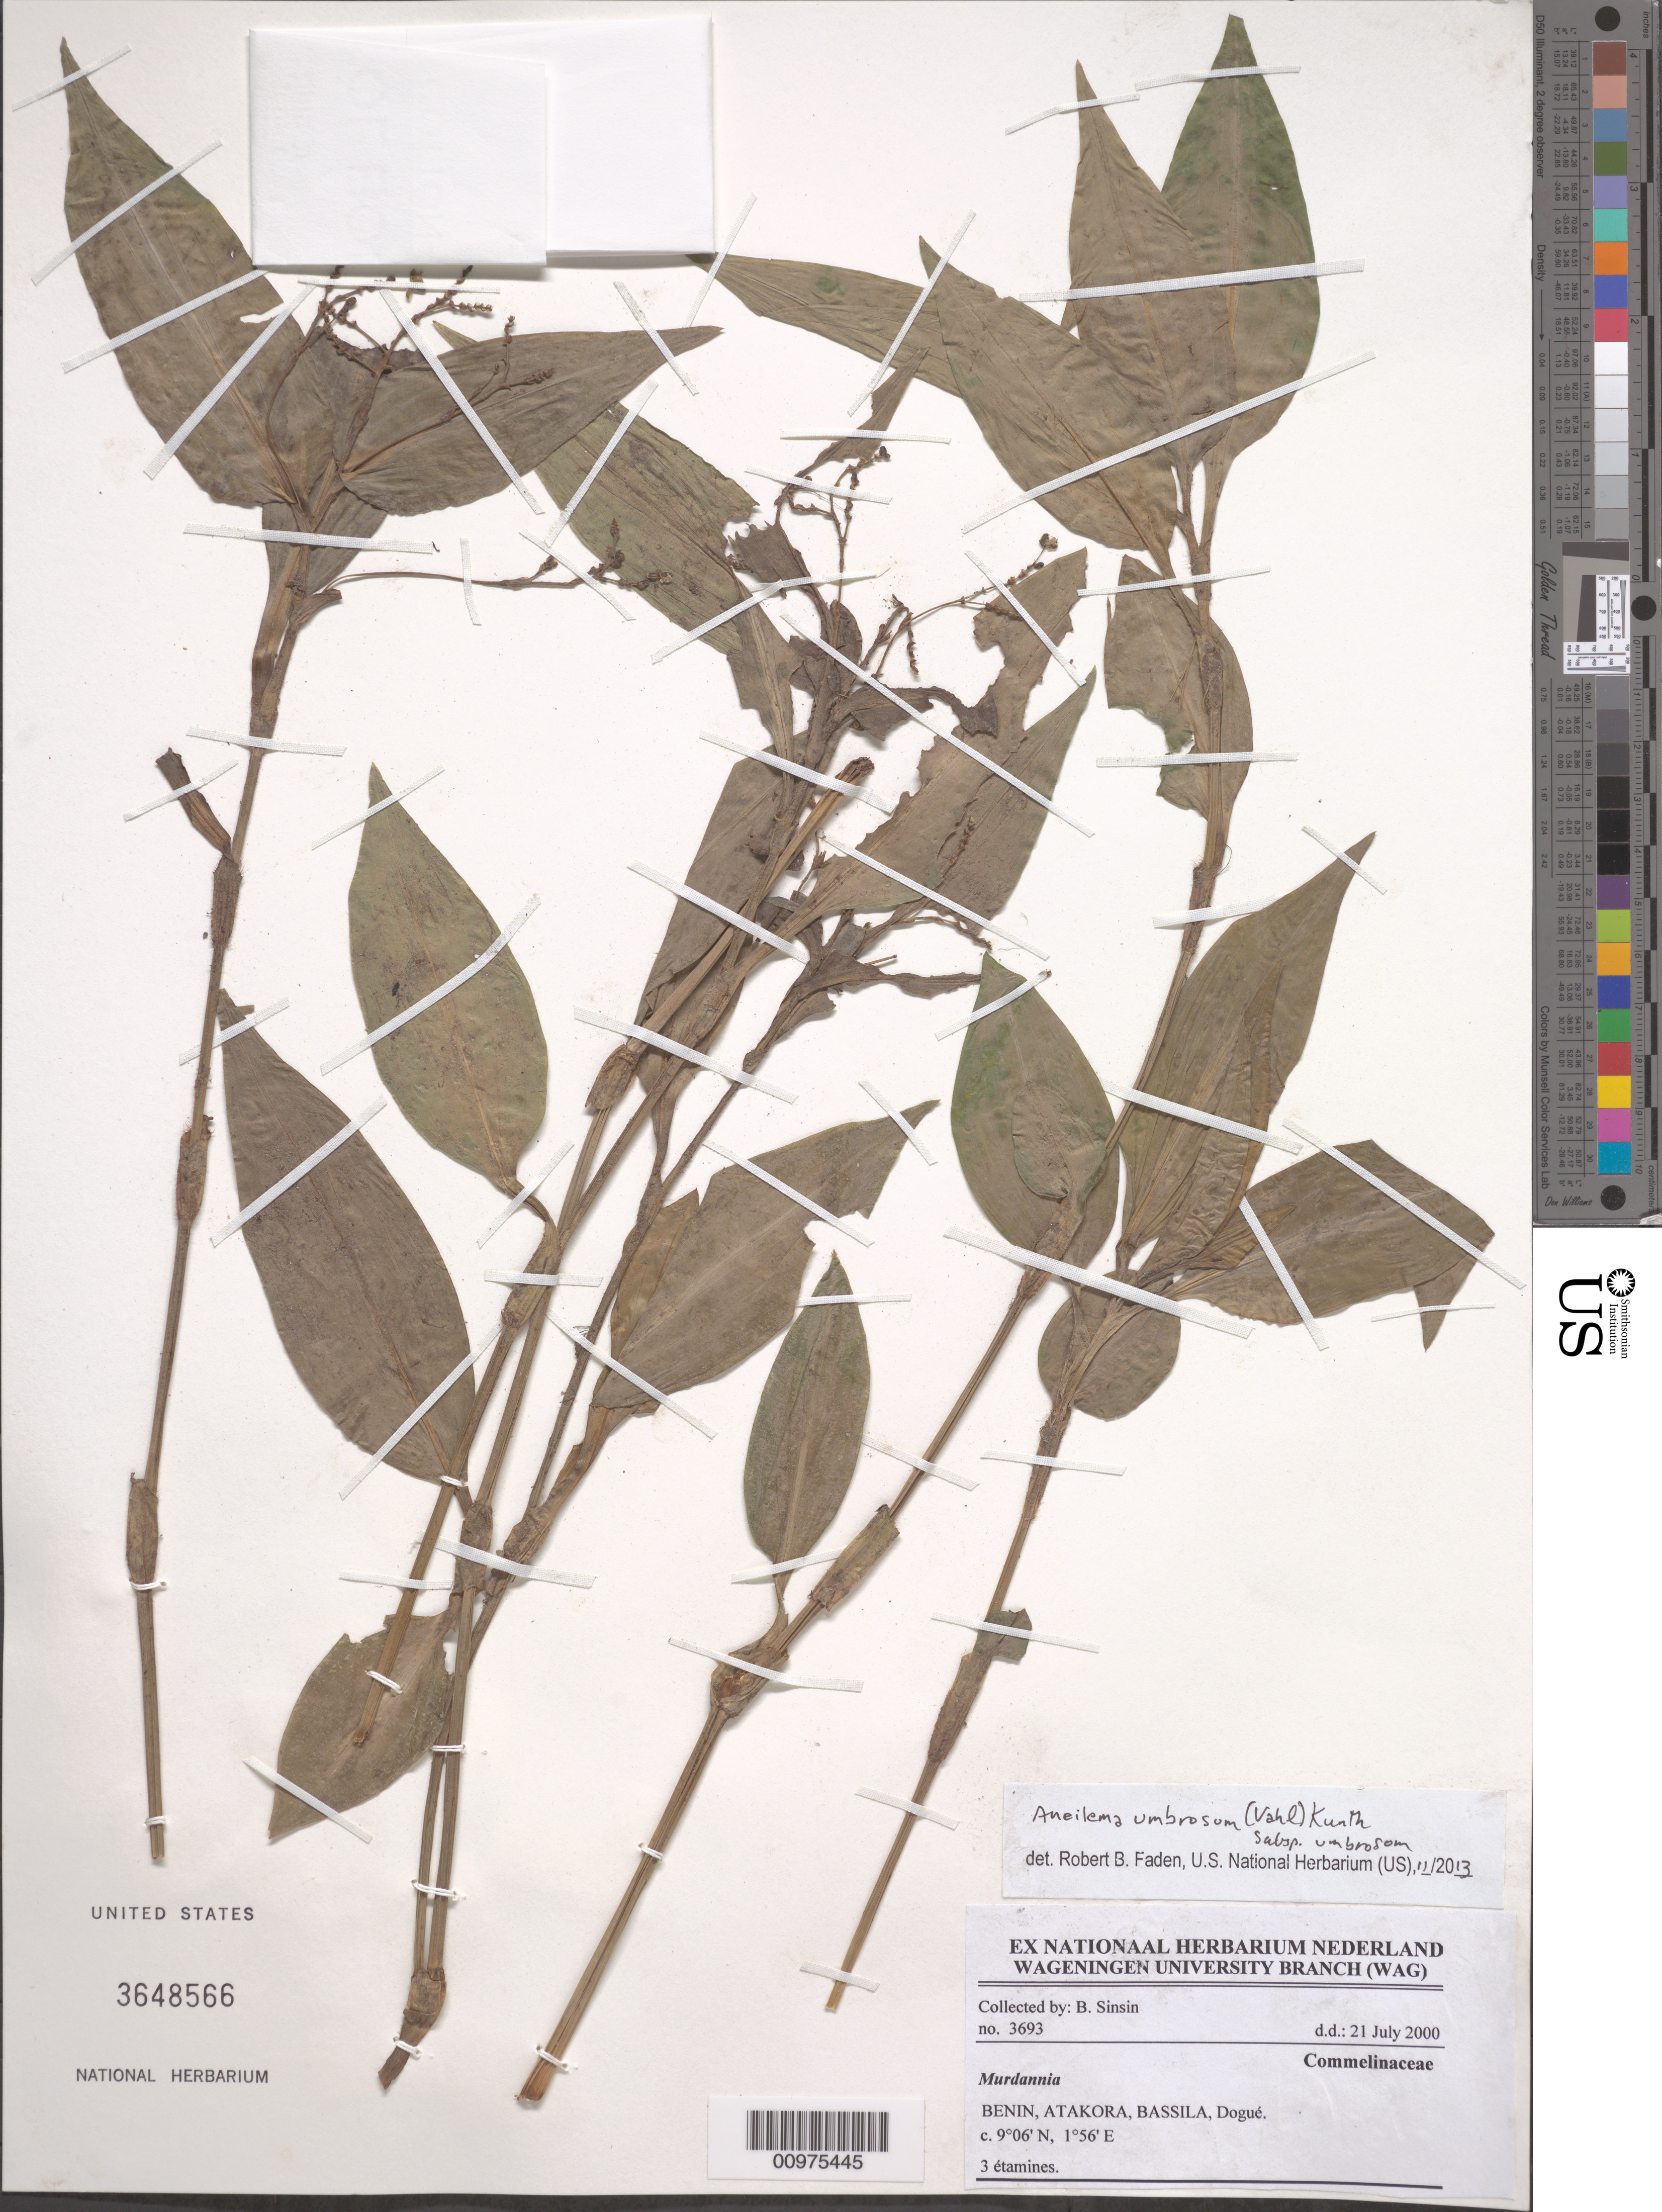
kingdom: Plantae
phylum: Tracheophyta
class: Liliopsida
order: Commelinales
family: Commelinaceae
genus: Aneilema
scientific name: Aneilema umbrosum var. umbrosum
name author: (Vahl) Kunth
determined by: Faden, Robert B., (US), Smithsonian Institution - National Museum of Natural History (UNITED STATES)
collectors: B. Sinsin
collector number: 3693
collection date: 2000-07-21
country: Benin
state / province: Atakora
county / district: Bassila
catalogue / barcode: US 3648566